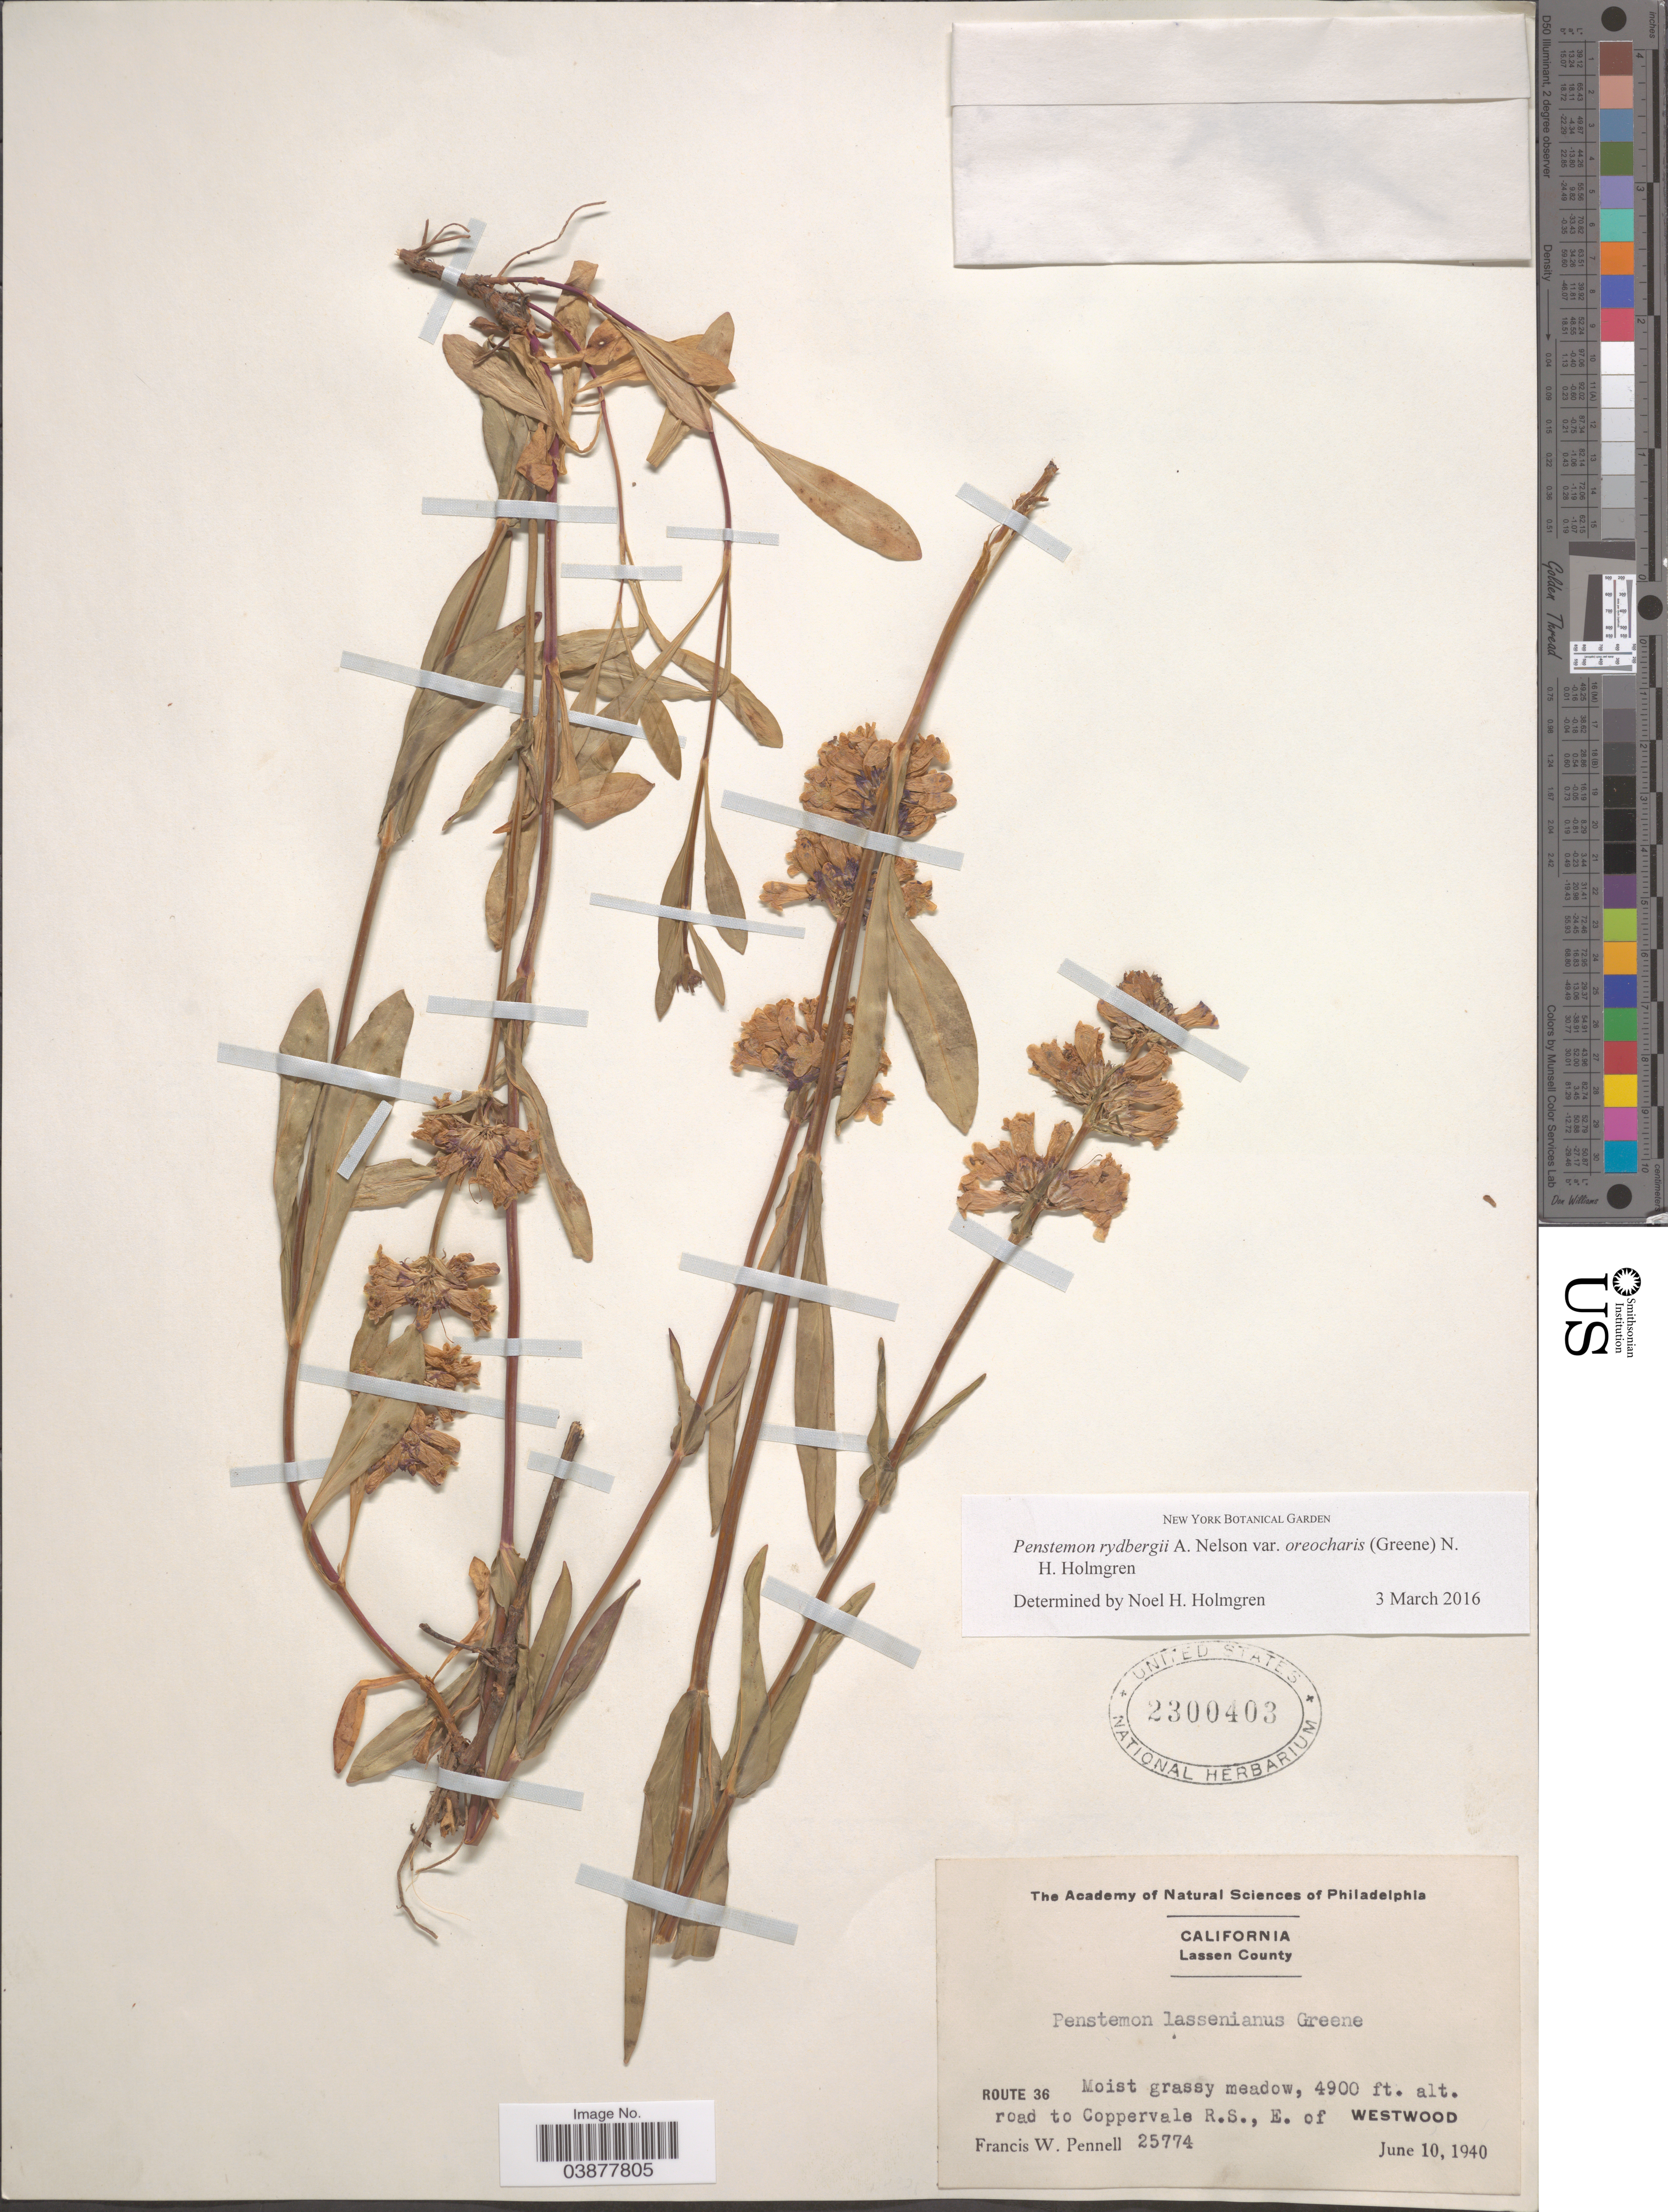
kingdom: Plantae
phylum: Tracheophyta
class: Magnoliopsida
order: Lamiales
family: Plantaginaceae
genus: Penstemon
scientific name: Penstemon rydbergii var. oreocharis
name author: (Greene) N.H. Holmgren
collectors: F. W. Pennell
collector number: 25774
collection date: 1940-06-10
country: United States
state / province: California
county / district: Lassen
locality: Lassen County. Route 36 road to Coppervale R.S., E. of Westwood.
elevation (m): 1494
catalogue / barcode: US 2300403